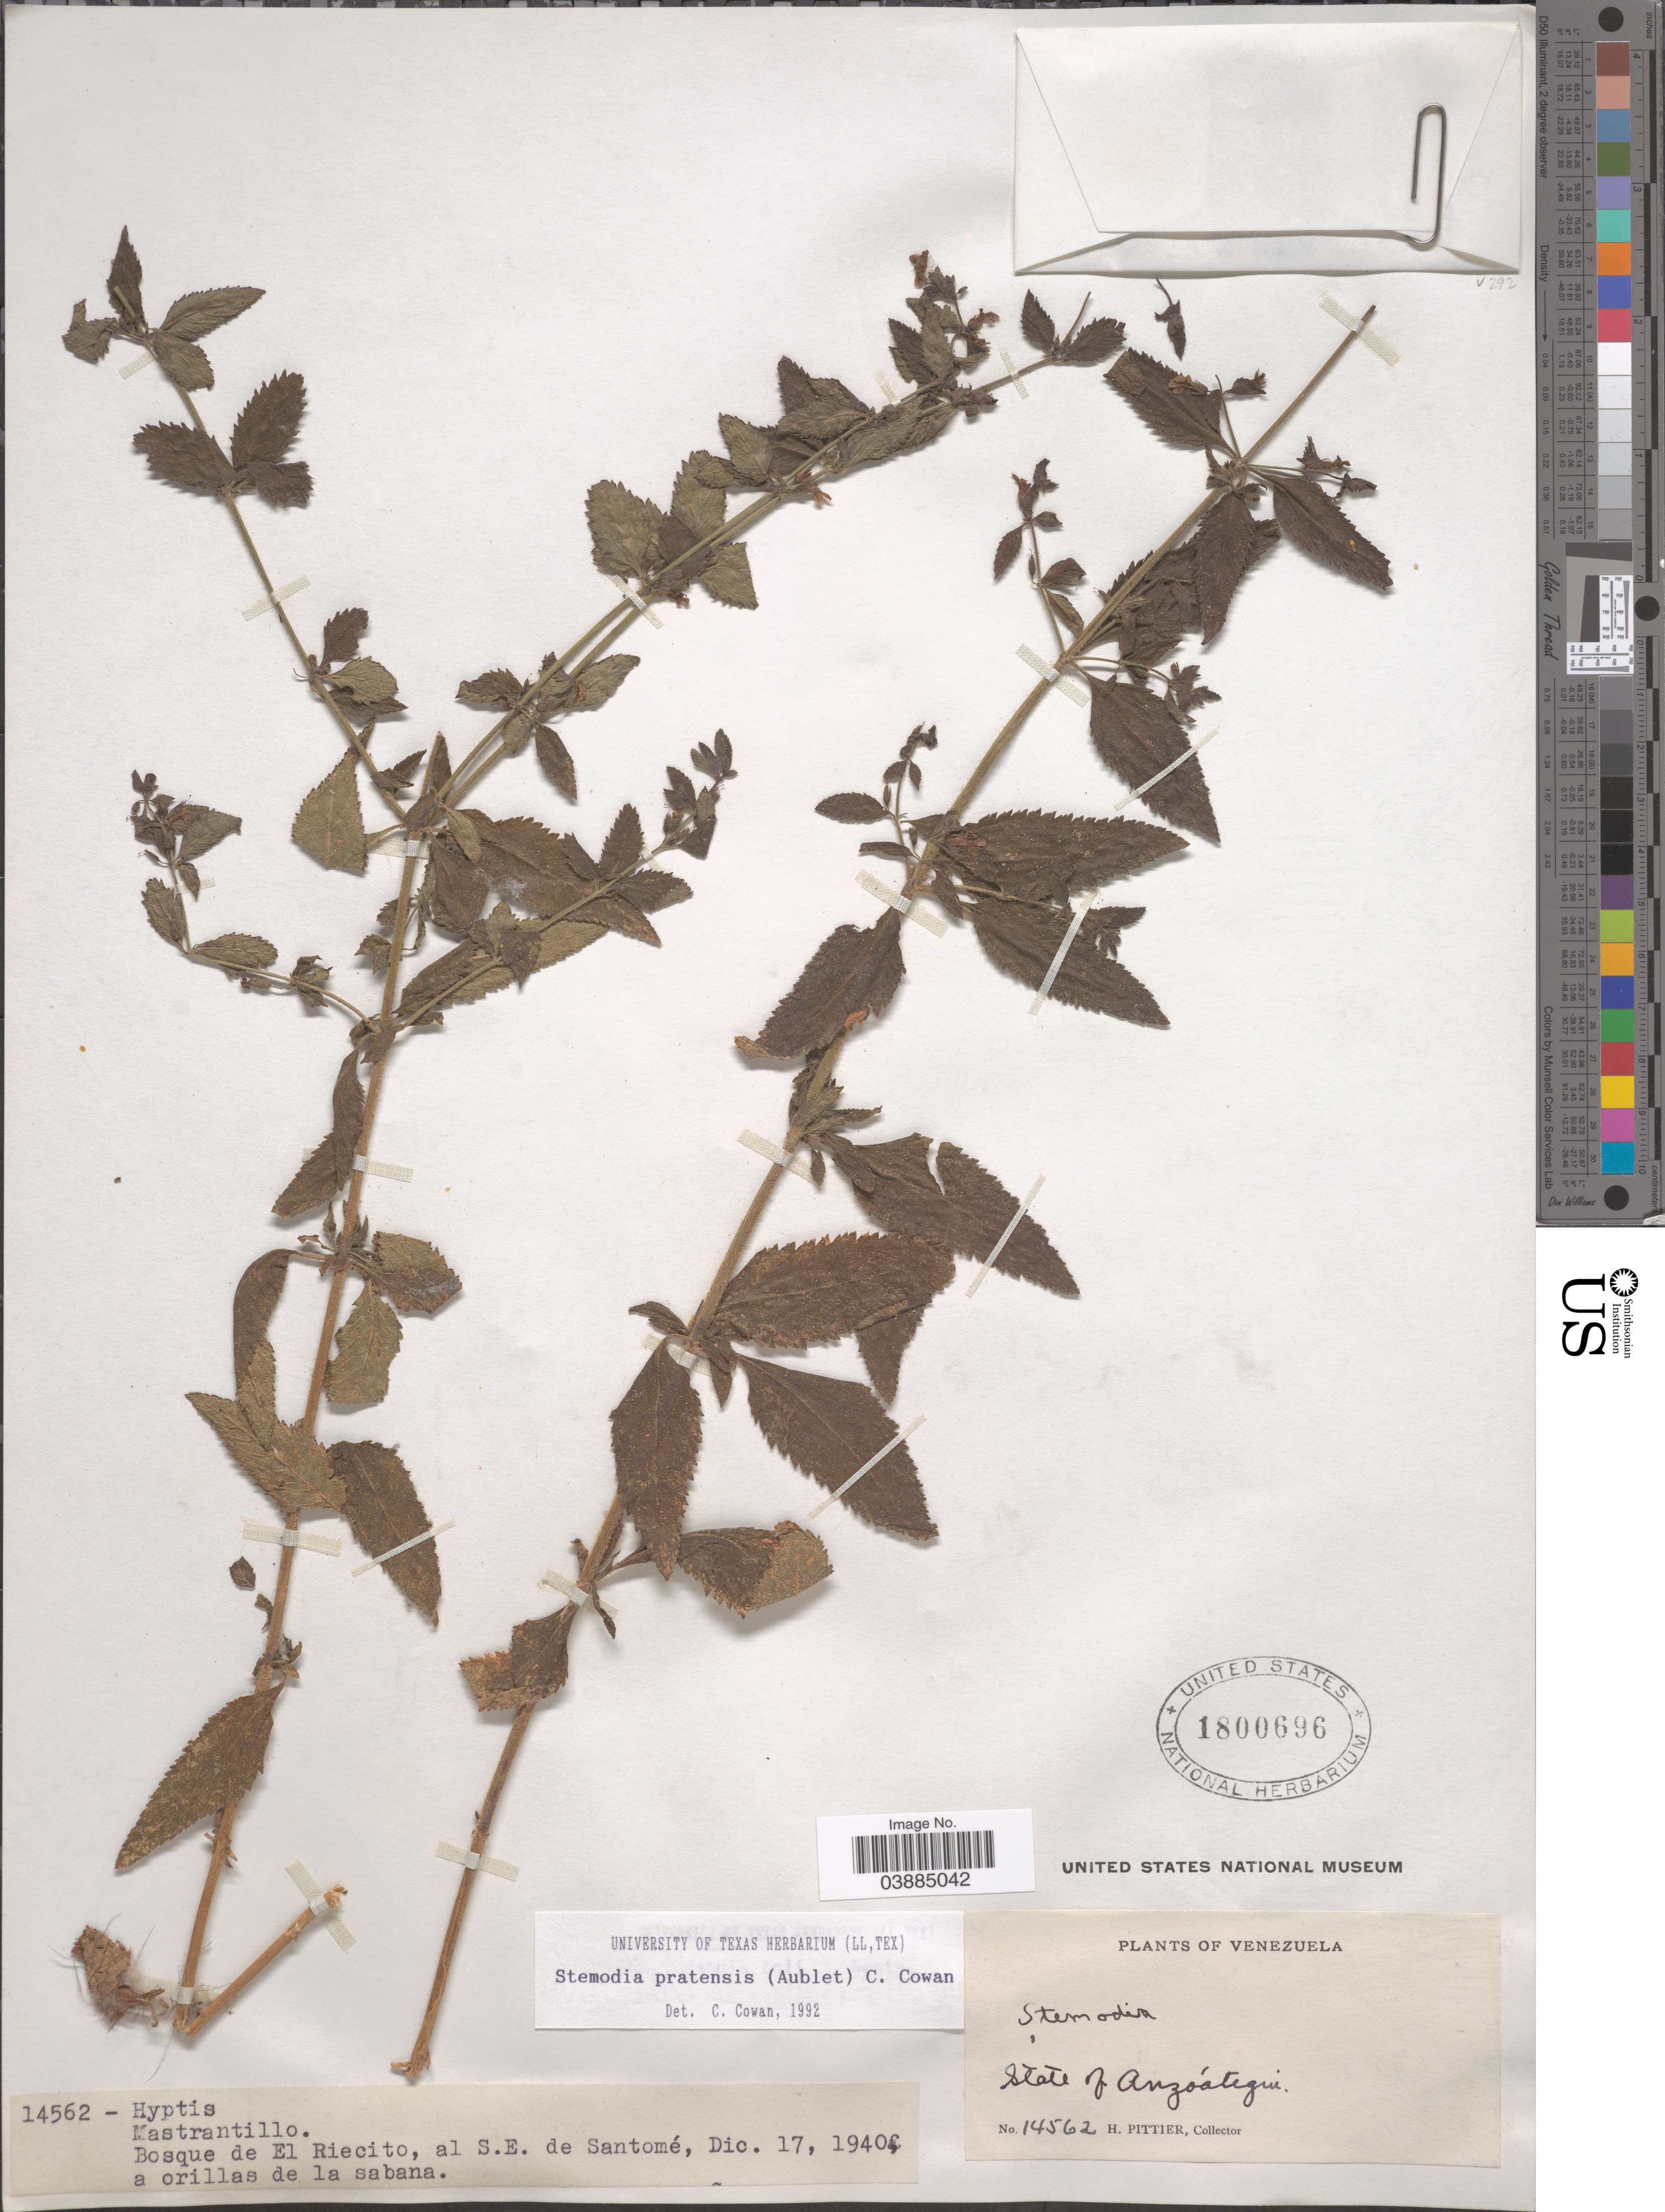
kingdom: Plantae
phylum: Tracheophyta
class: Magnoliopsida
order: Lamiales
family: Plantaginaceae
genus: Stemodia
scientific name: Stemodia pratensis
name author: (Aubl.) C.P. Cowan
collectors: H. F. Pittier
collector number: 14562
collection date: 1940-12-17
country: Venezuela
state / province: Anzoategui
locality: Bosque de El Riecito, al S.E. de Santomé.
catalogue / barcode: US 1800696